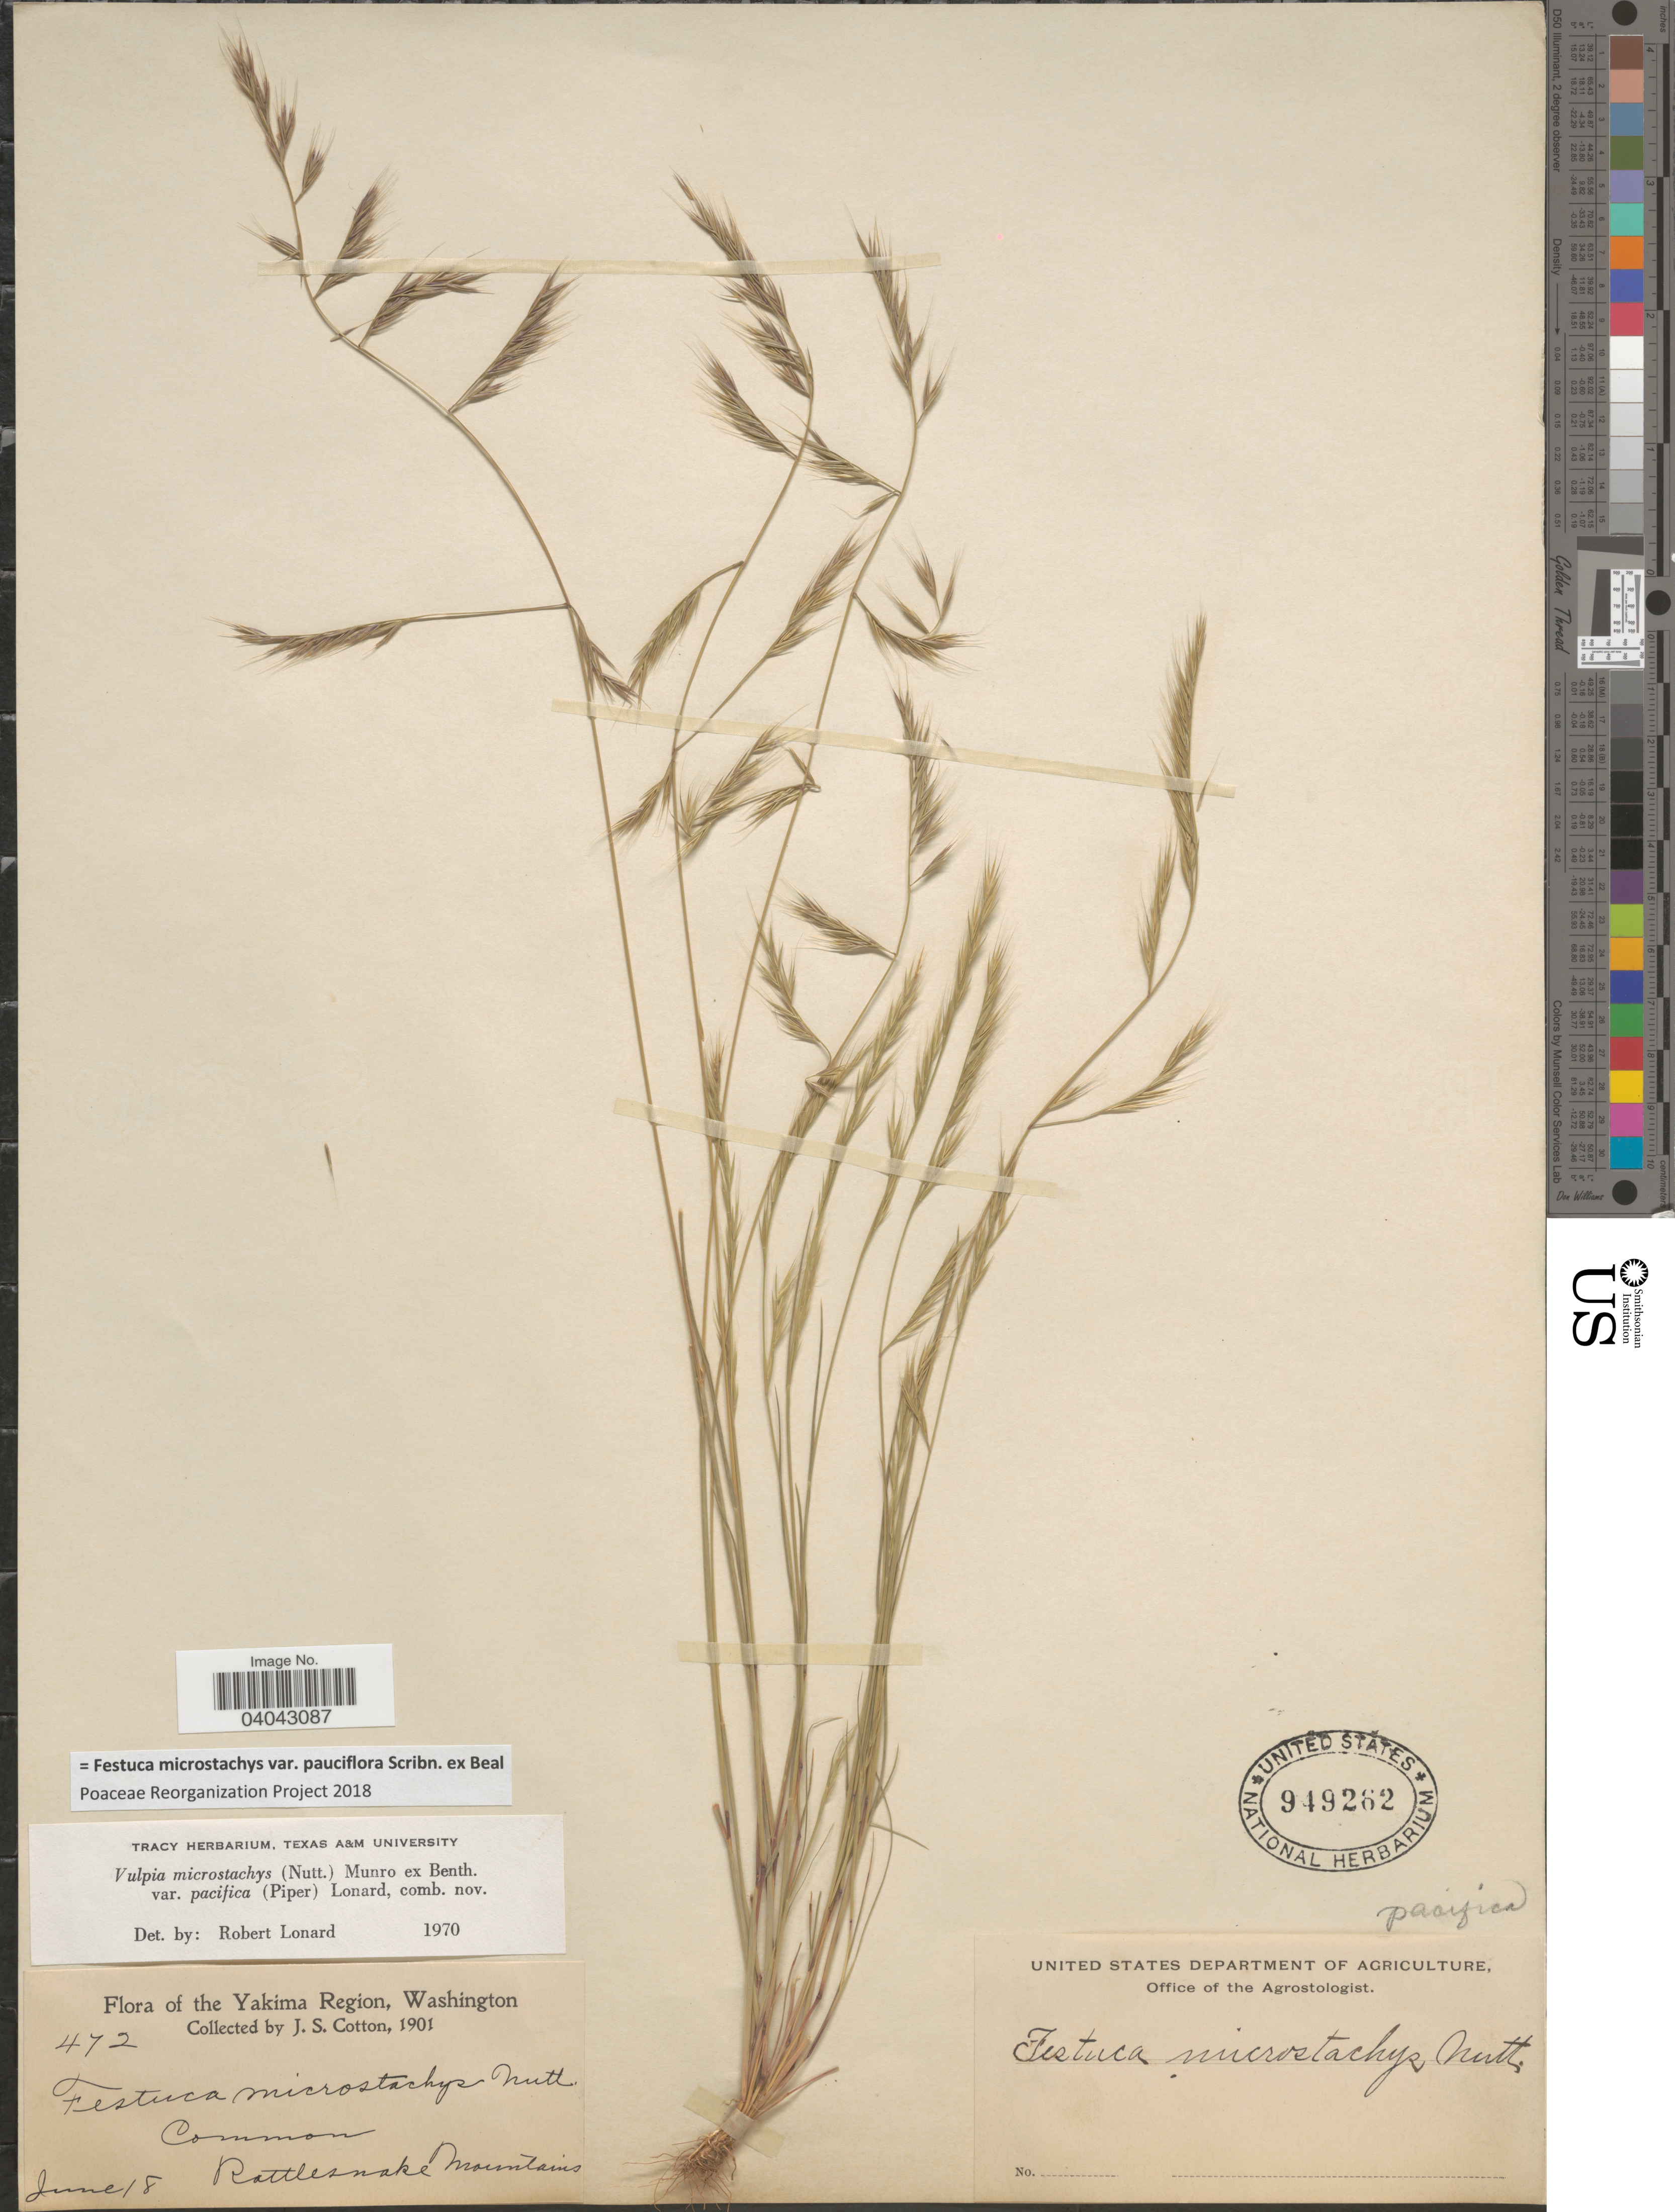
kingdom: Plantae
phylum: Tracheophyta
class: Liliopsida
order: Poales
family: Poaceae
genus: Festuca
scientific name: Festuca microstachys var. pauciflora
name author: Scribn. ex W.J. Beal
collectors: J. S. Cotton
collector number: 472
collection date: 1901-06-18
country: United States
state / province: Washington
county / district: Yakima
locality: Yakima Region. Rattlesnake Mountains.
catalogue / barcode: US 949262